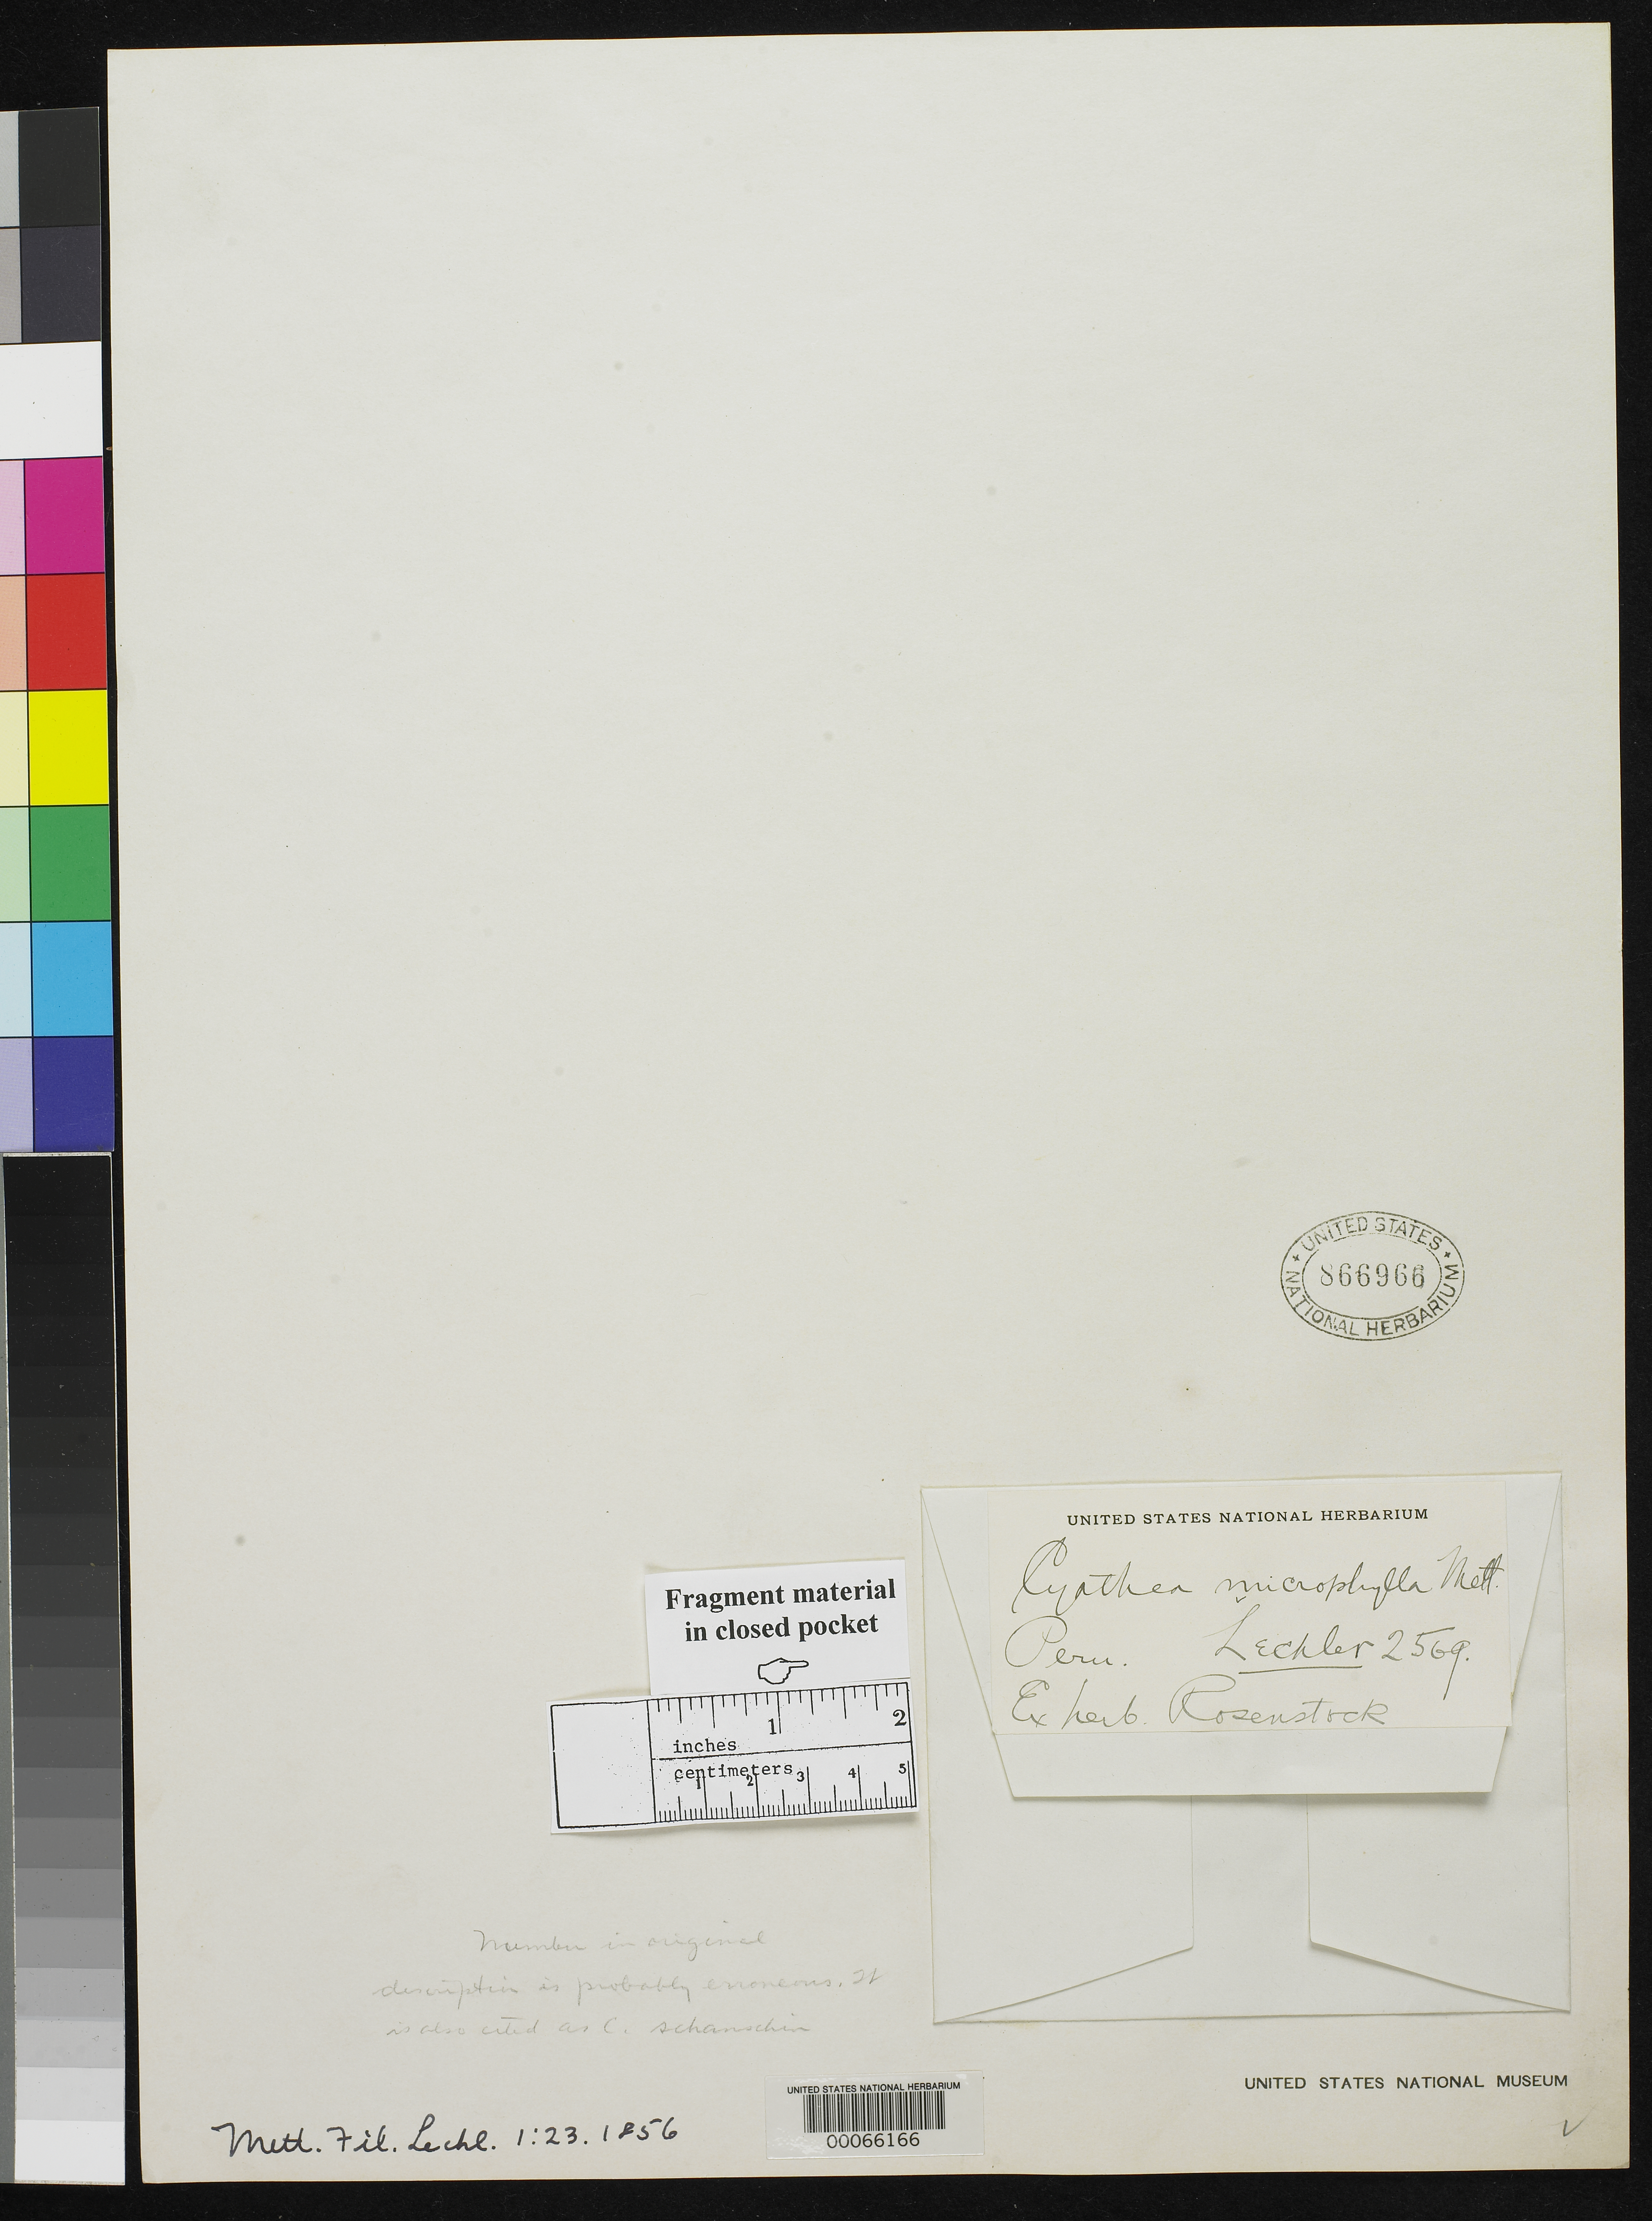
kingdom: Plantae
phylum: Tracheophyta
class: Polypodiopsida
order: Cyatheales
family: Cyatheaceae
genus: Cyathea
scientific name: Cyathea microphylla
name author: Mett.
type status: Type Collection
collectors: W. Lechler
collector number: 2569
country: Peru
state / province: San Martín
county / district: Mariscal Cáceres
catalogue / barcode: US 866966